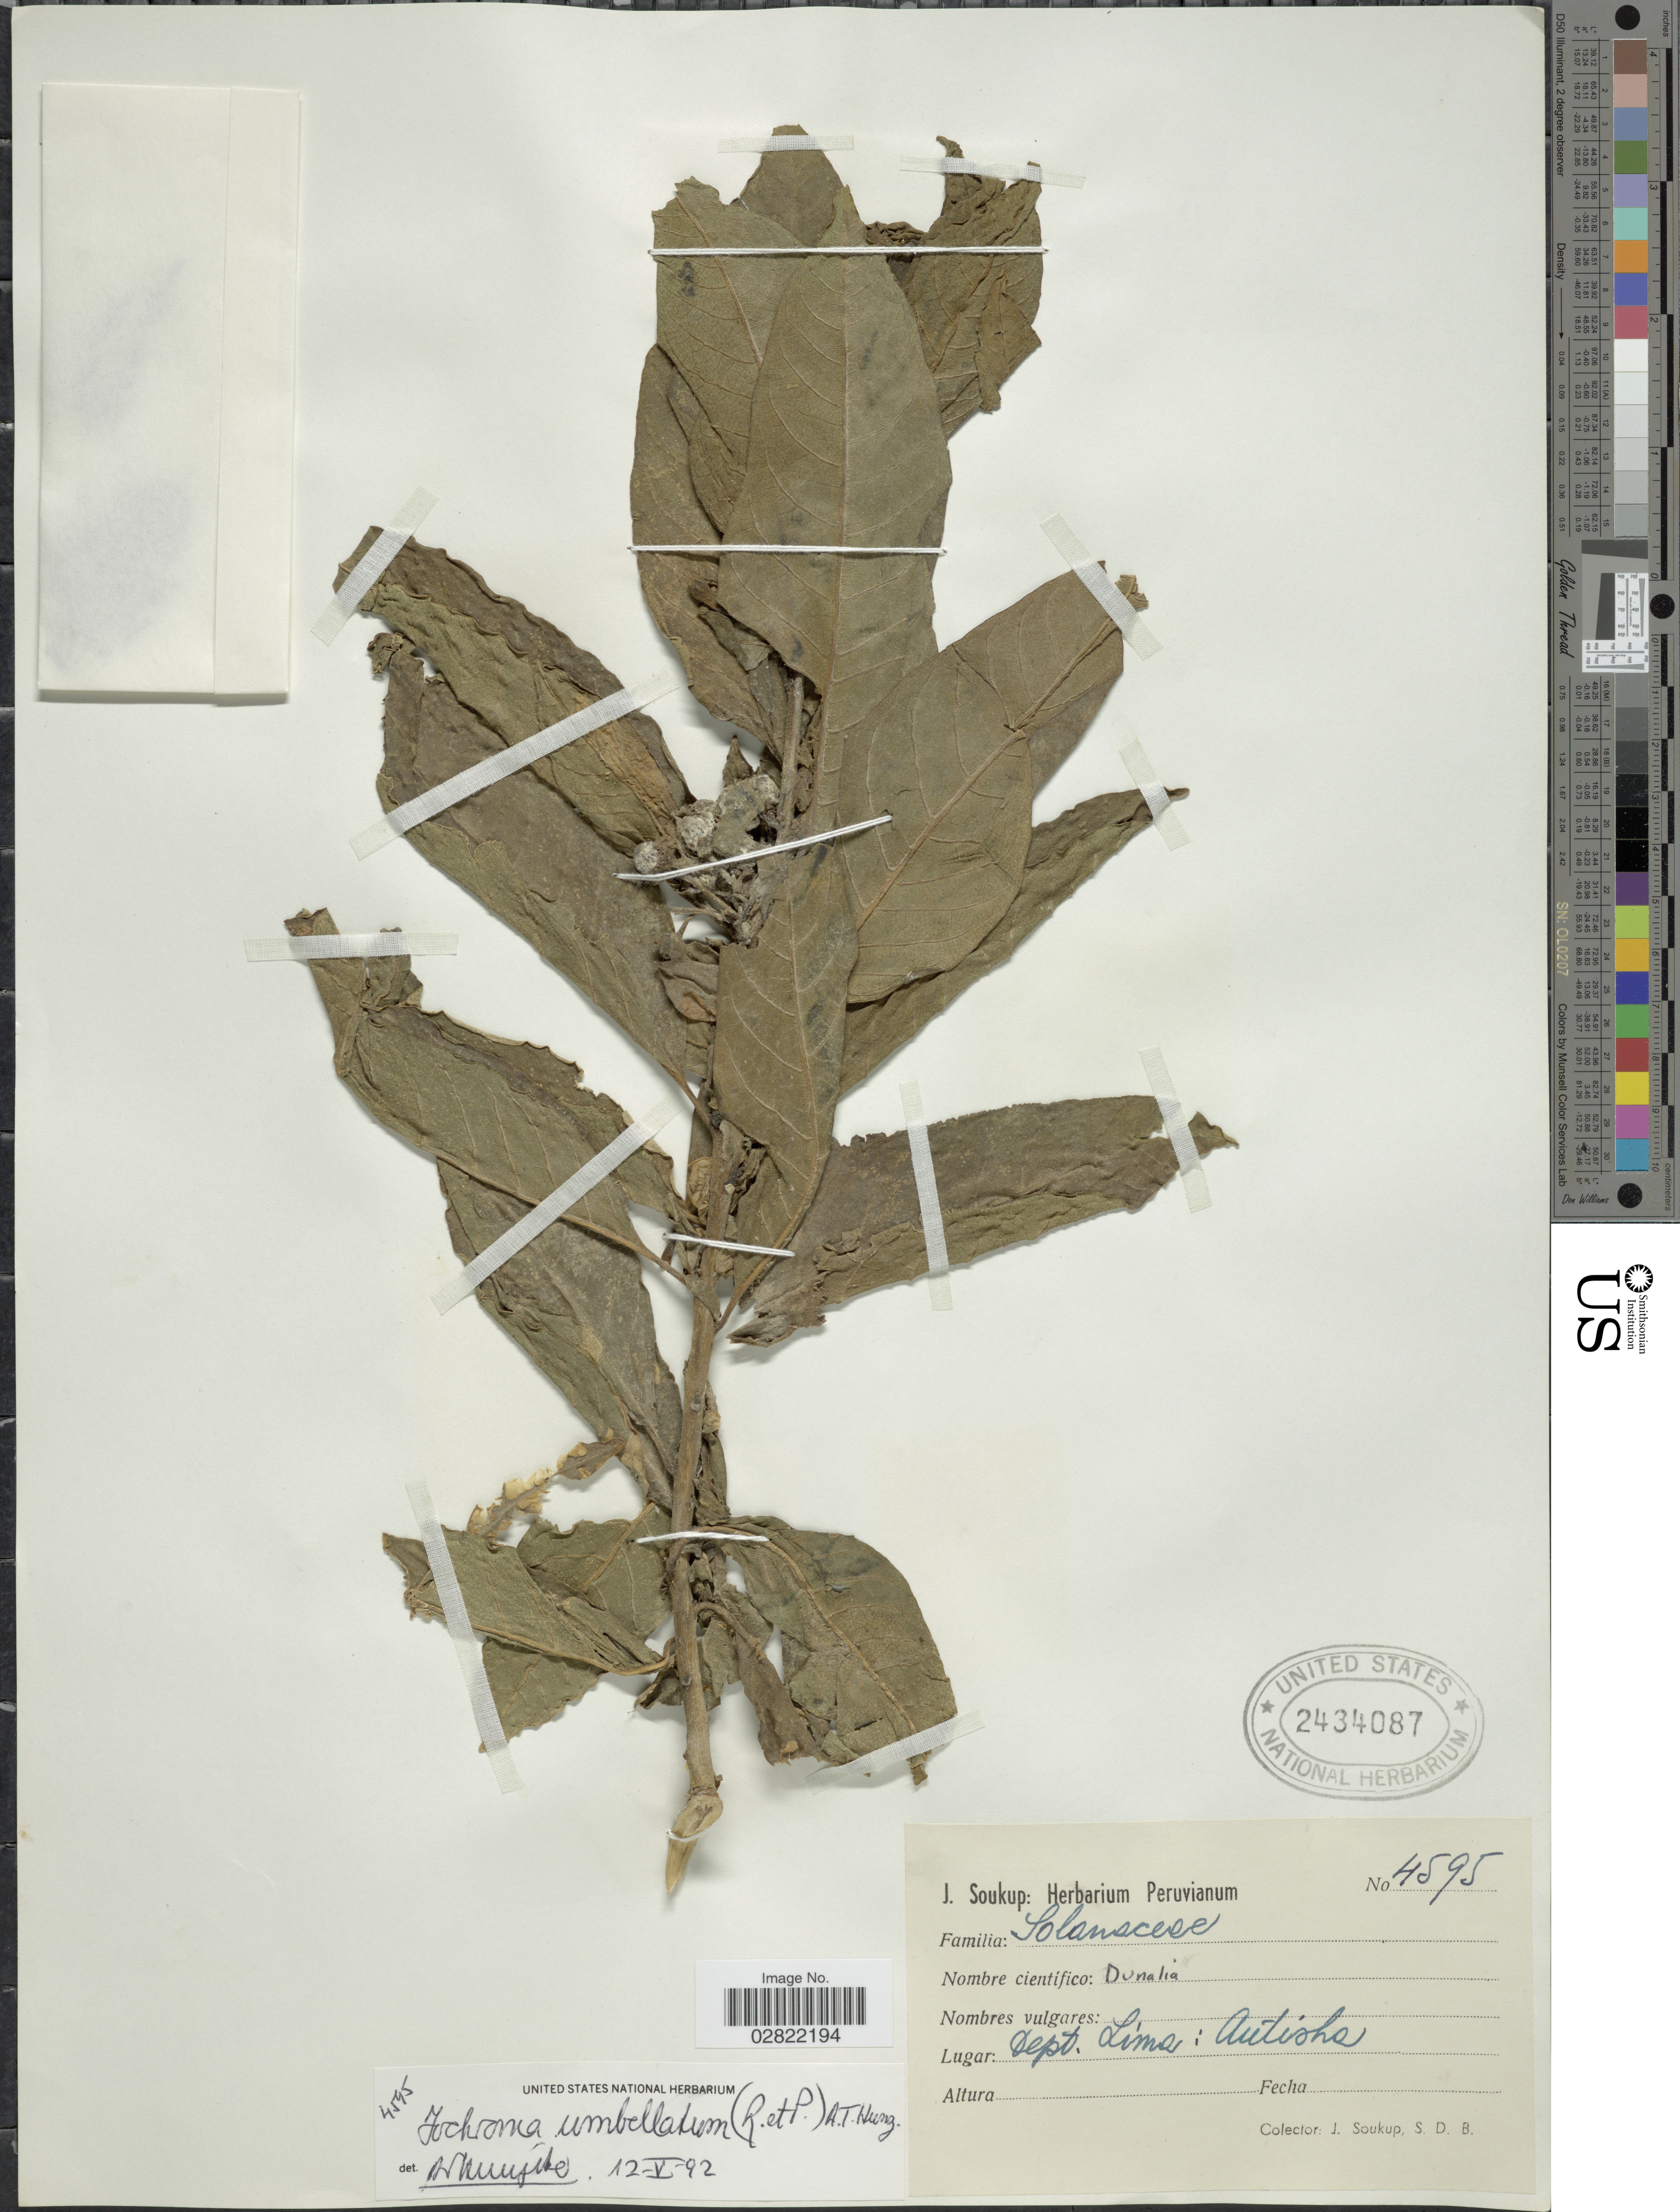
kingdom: Plantae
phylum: Tracheophyta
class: Magnoliopsida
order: Solanales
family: Solanaceae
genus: Iochroma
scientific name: Iochroma umbellatum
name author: (Ruiz & Pav.) Hunziker ex D'Arcy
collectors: J. Soukup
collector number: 4595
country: Peru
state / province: Lima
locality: Dept. Lima: Autisha.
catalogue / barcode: US 2434087